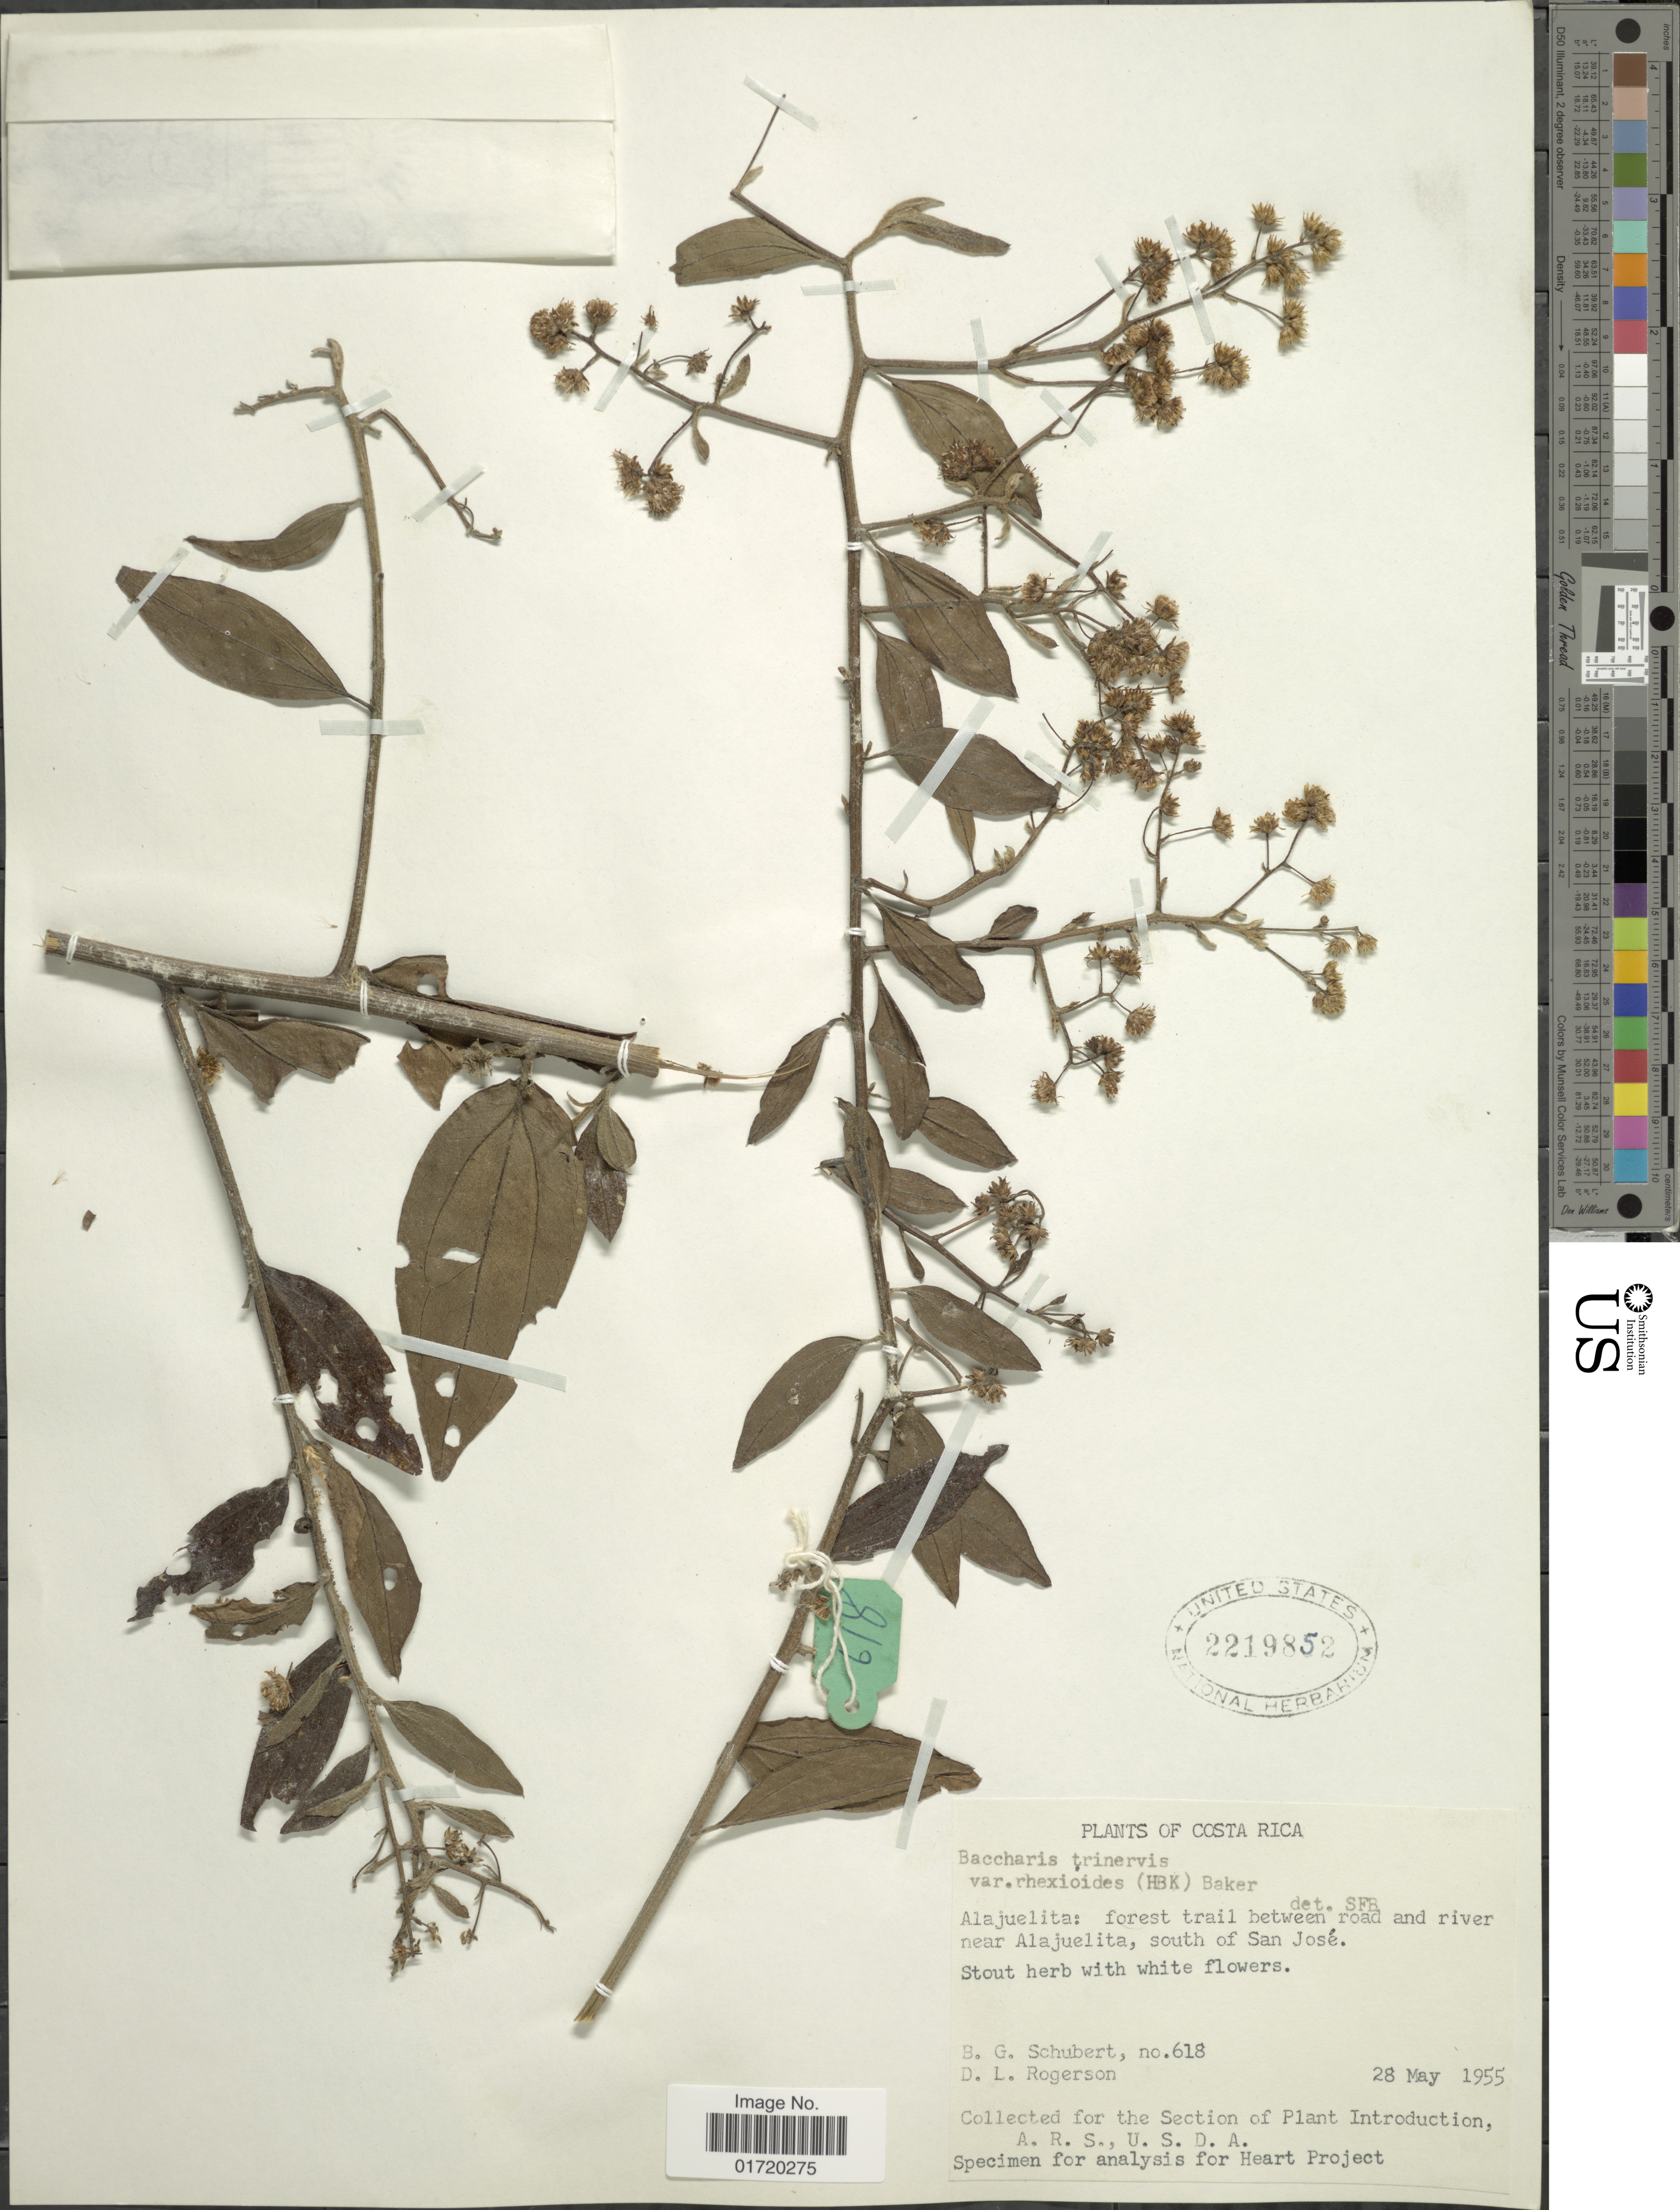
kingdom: Plantae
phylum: Tracheophyta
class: Magnoliopsida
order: Asterales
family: Asteraceae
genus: Baccharis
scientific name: Baccharis trinervis var. rhexioides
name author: (Kunth) Baker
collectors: B. Schubert & D. Rogerson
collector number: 618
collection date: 1955-05-28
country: Costa Rica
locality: Between road and river near Alajuelita, south of San Jose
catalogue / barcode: US 2219852